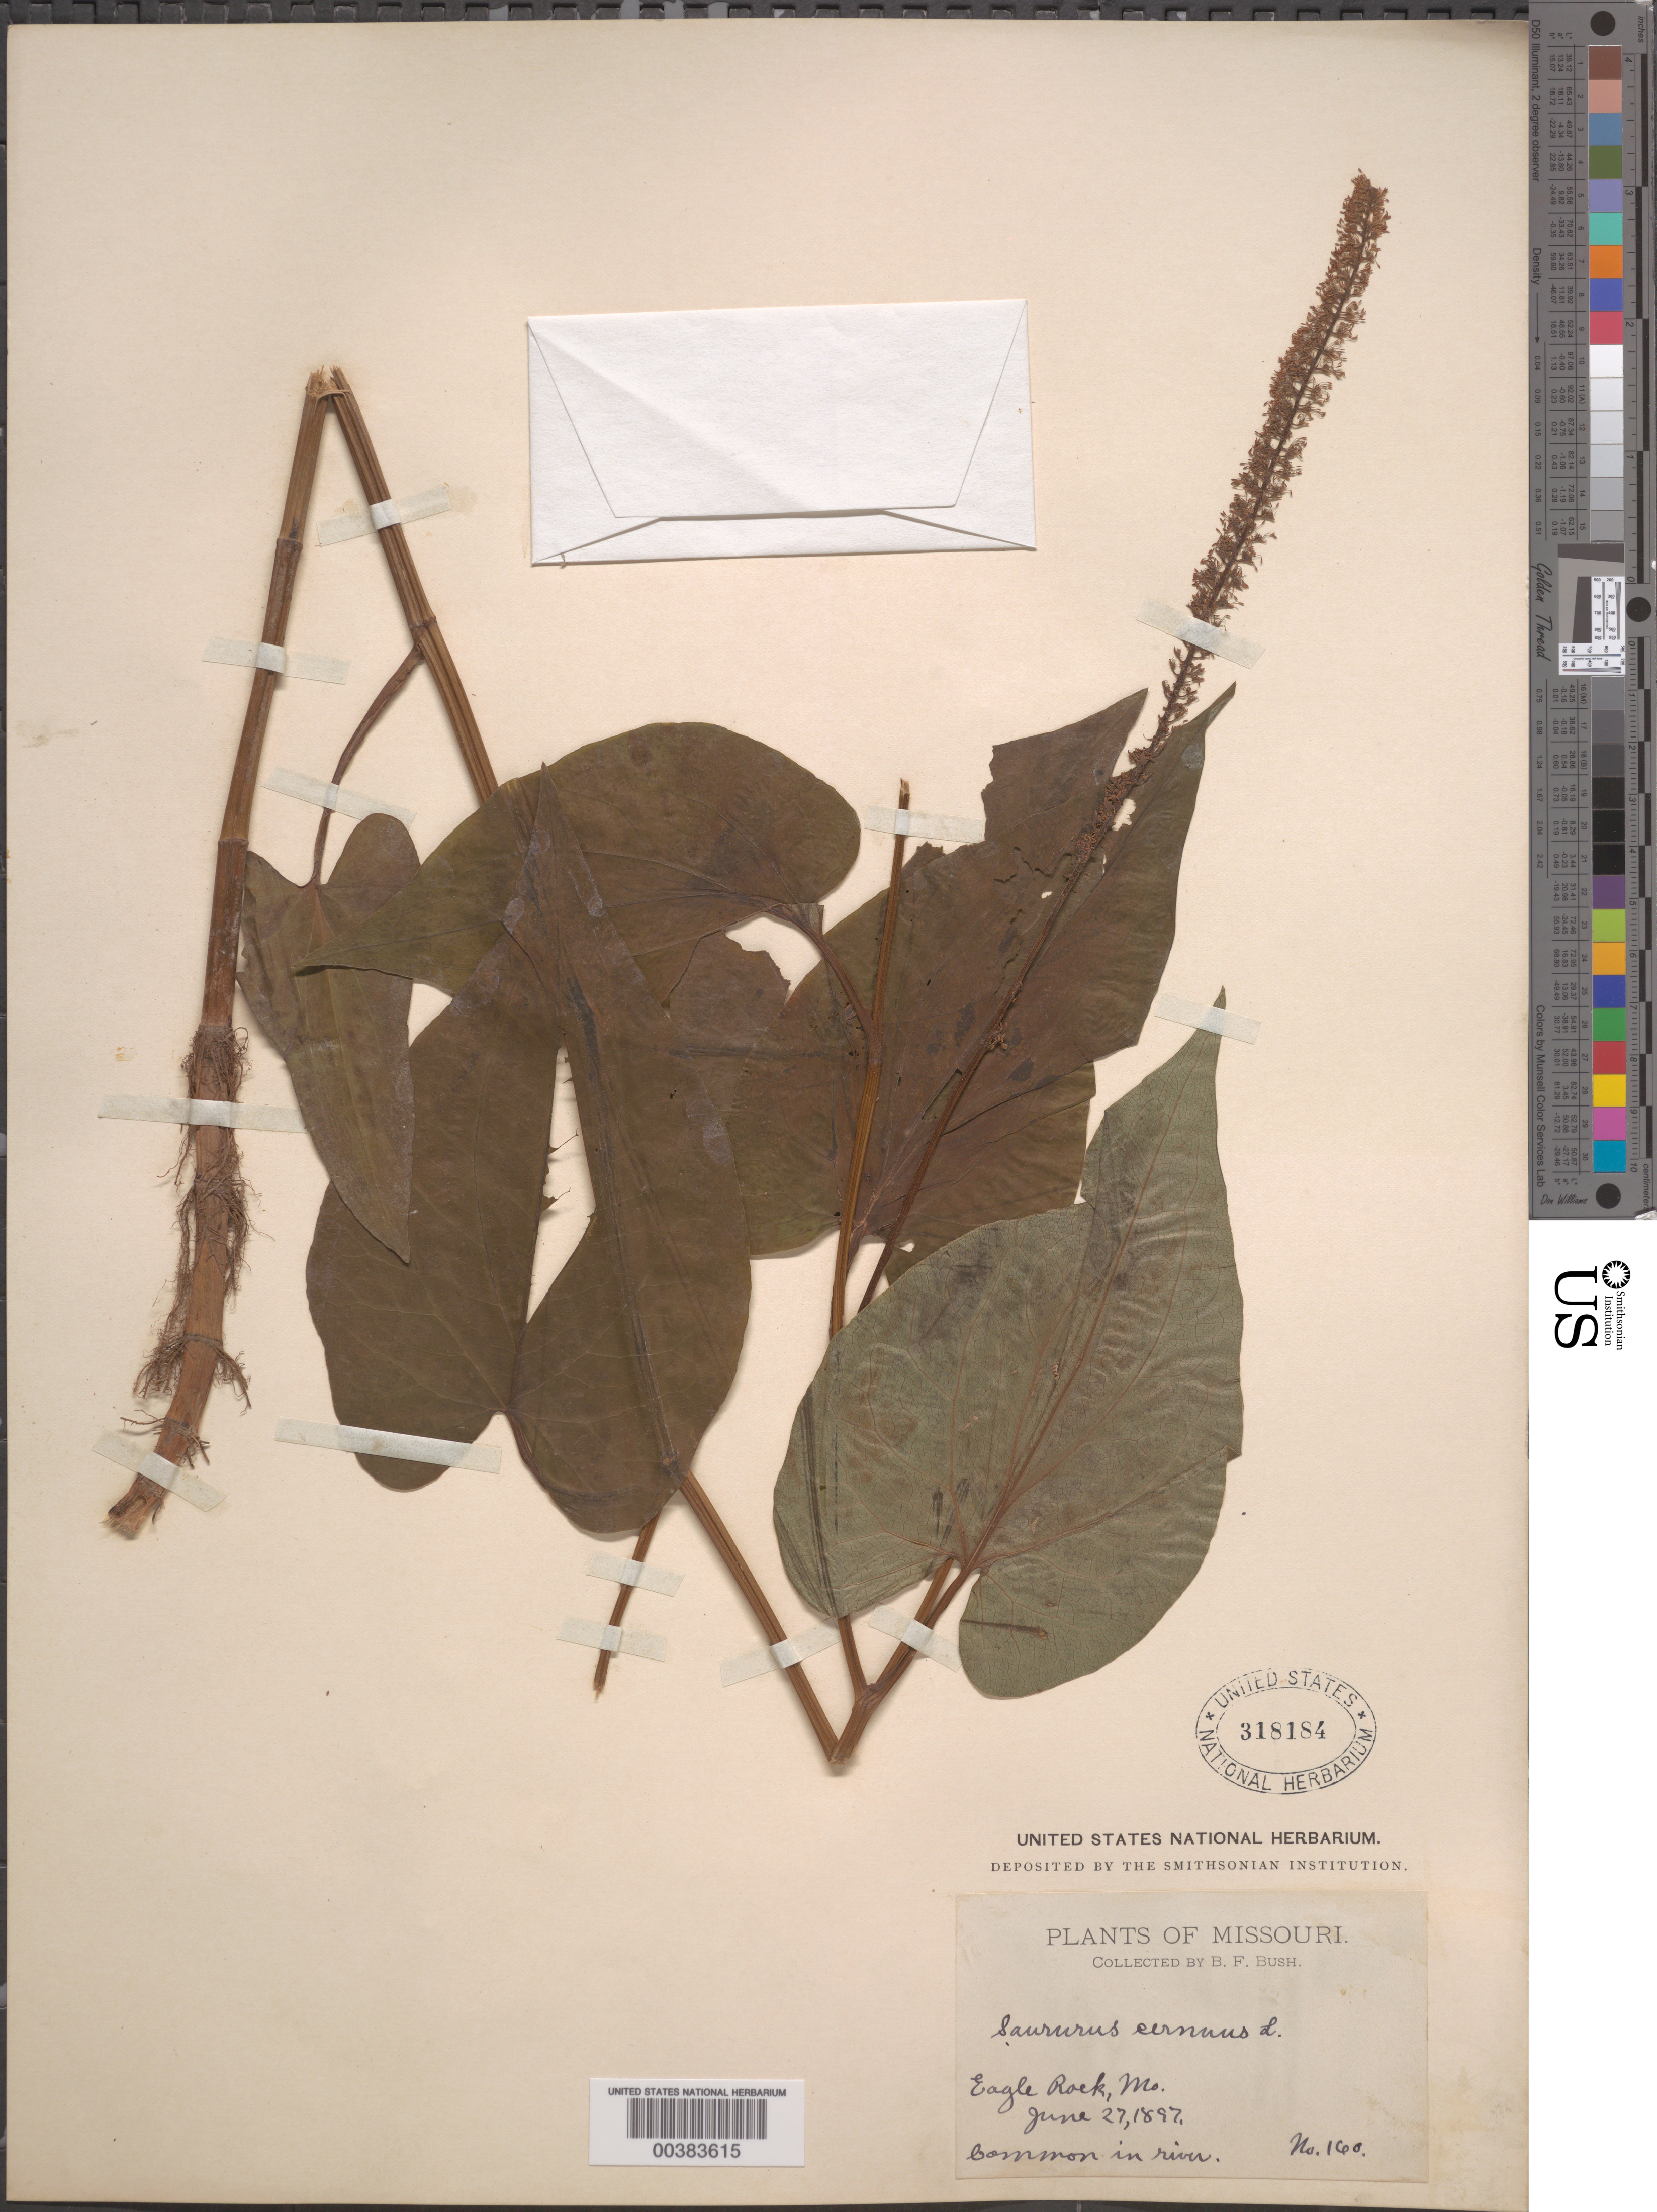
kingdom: Plantae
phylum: Tracheophyta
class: Magnoliopsida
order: Piperales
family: Saururaceae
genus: Saururus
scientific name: Saururus cernuus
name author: L.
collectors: B. F. Bush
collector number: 160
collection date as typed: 27 Jun 1897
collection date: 1897-06-27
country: United States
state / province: Missouri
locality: Eagle rock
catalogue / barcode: US 318184